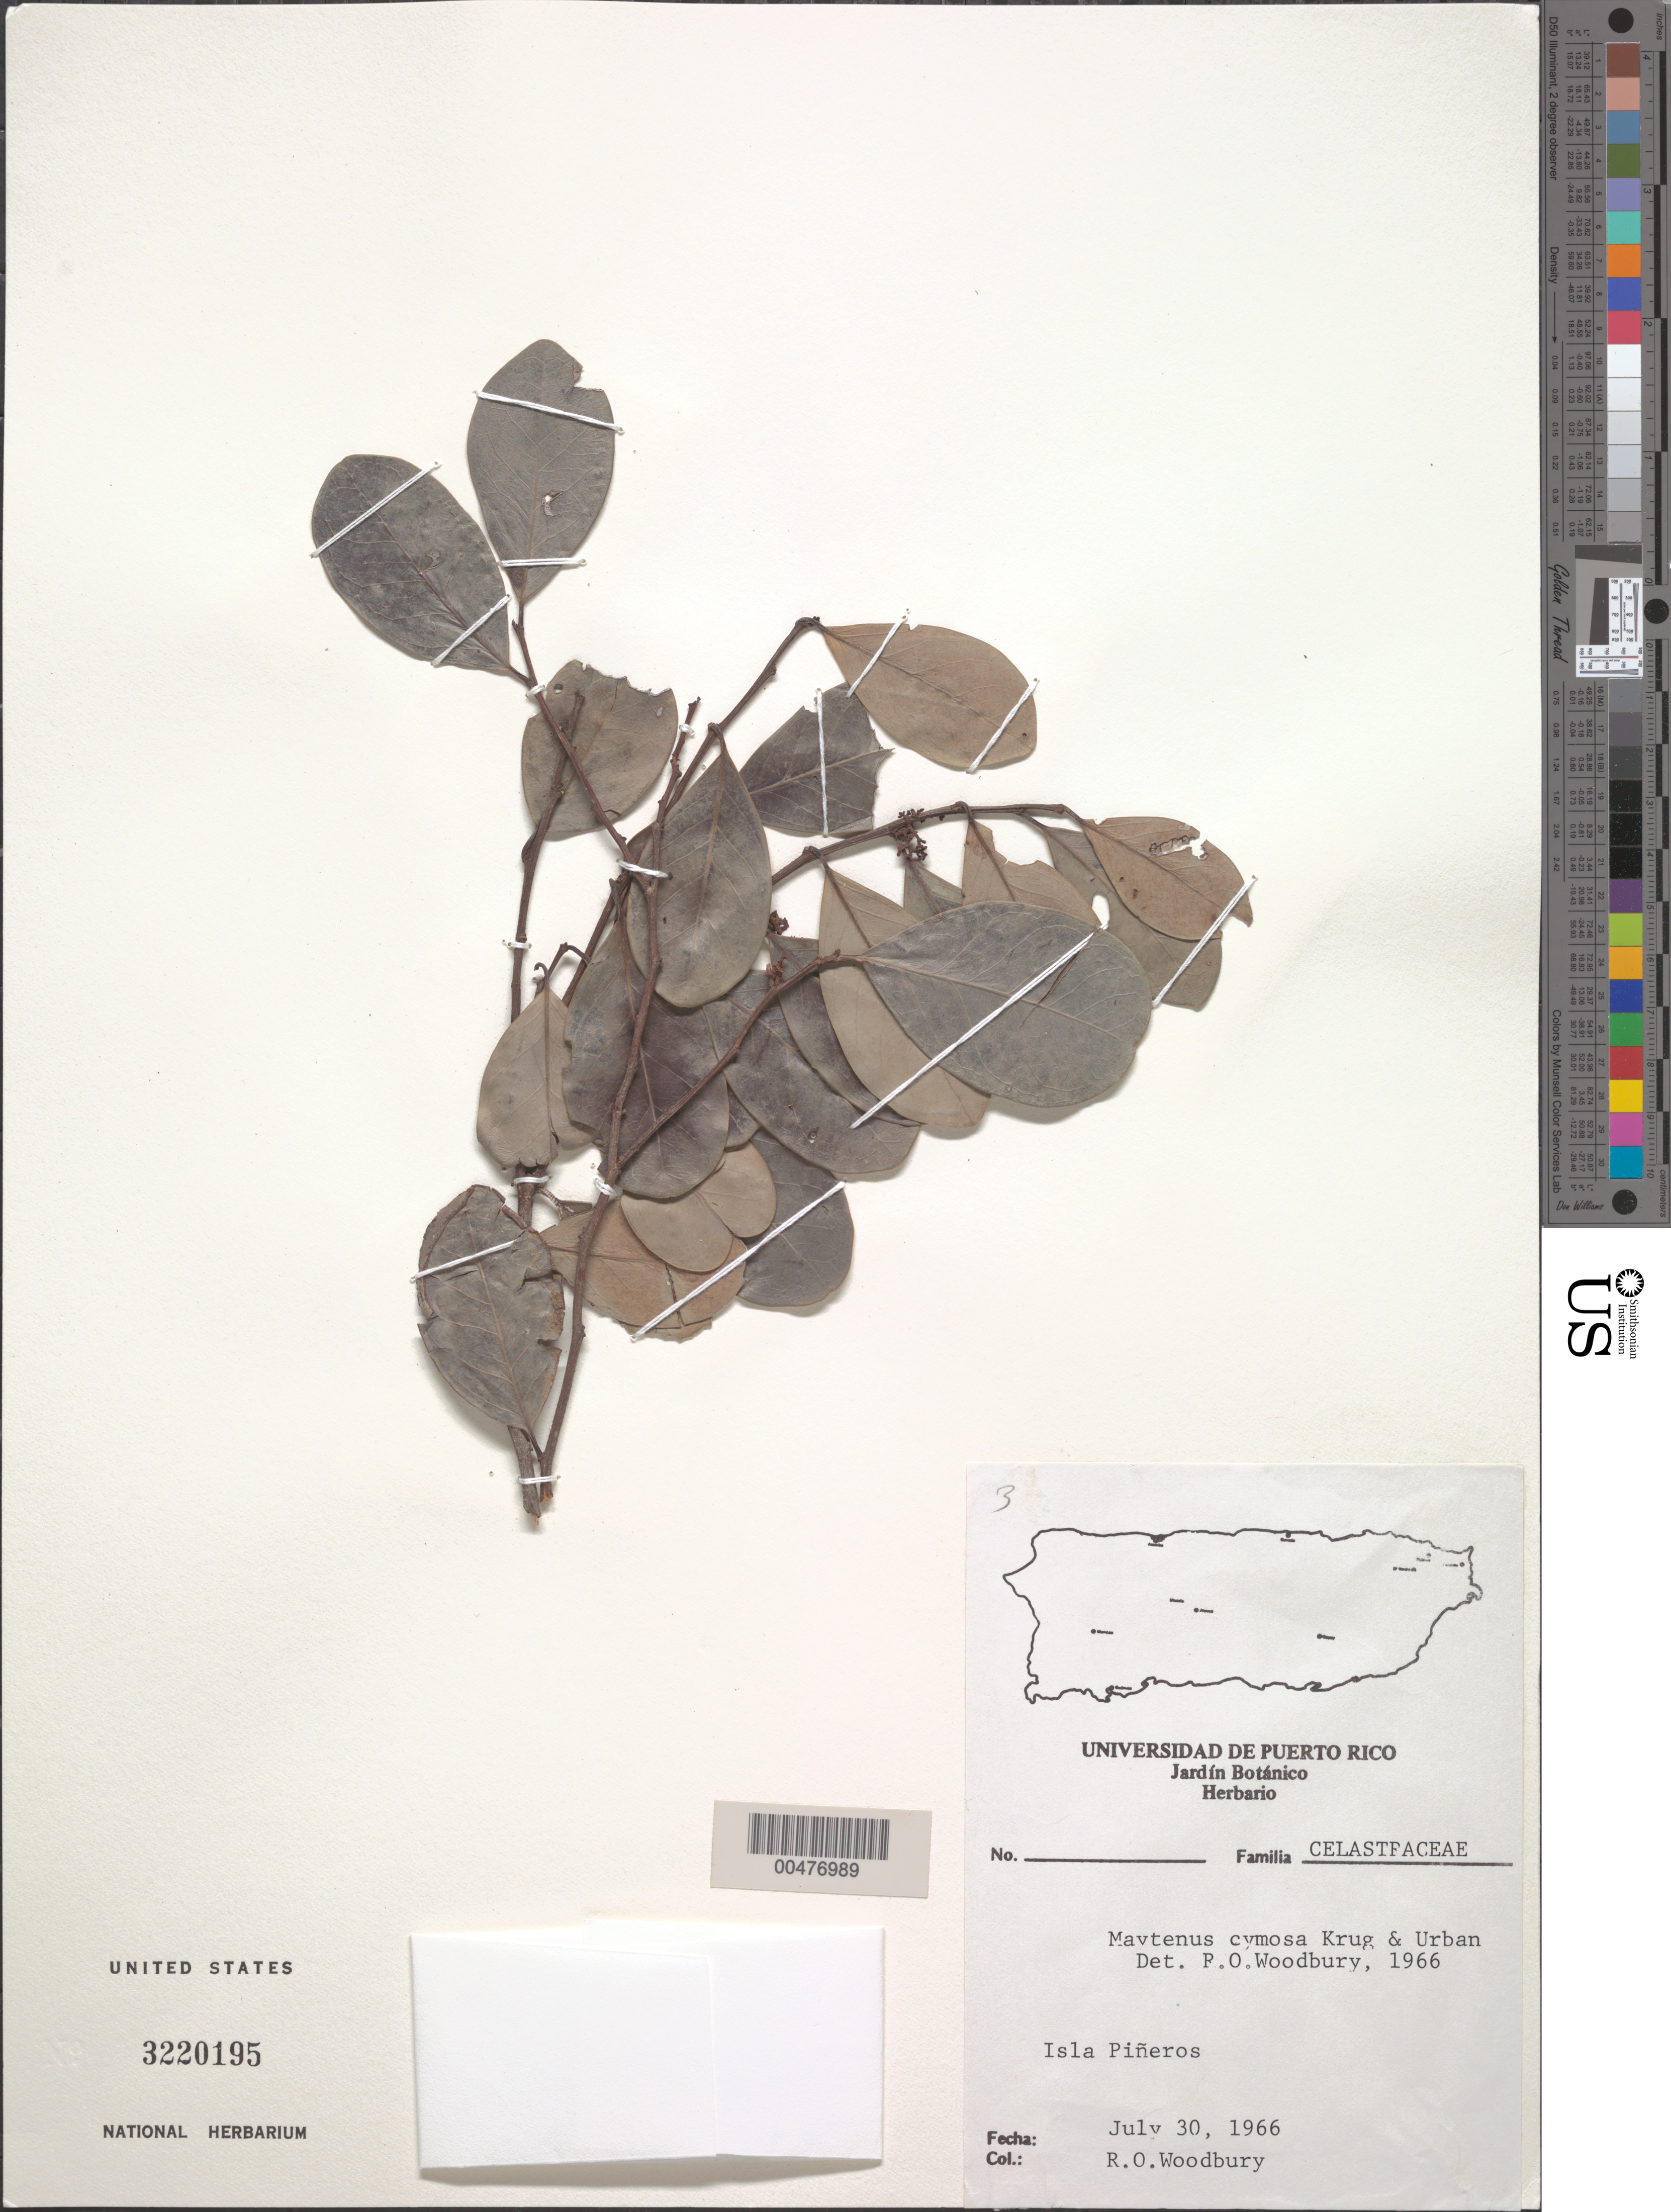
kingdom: Plantae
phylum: Tracheophyta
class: Magnoliopsida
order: Celastrales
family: Celastraceae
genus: Maytenus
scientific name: Maytenus cymosa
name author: Krug & Urb.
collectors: R. O. Woodbury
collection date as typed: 30 Jul 1966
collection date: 1966-07-30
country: Puerto Rico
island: Greater Antilles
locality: Isla Piñeros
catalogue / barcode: US 3220195